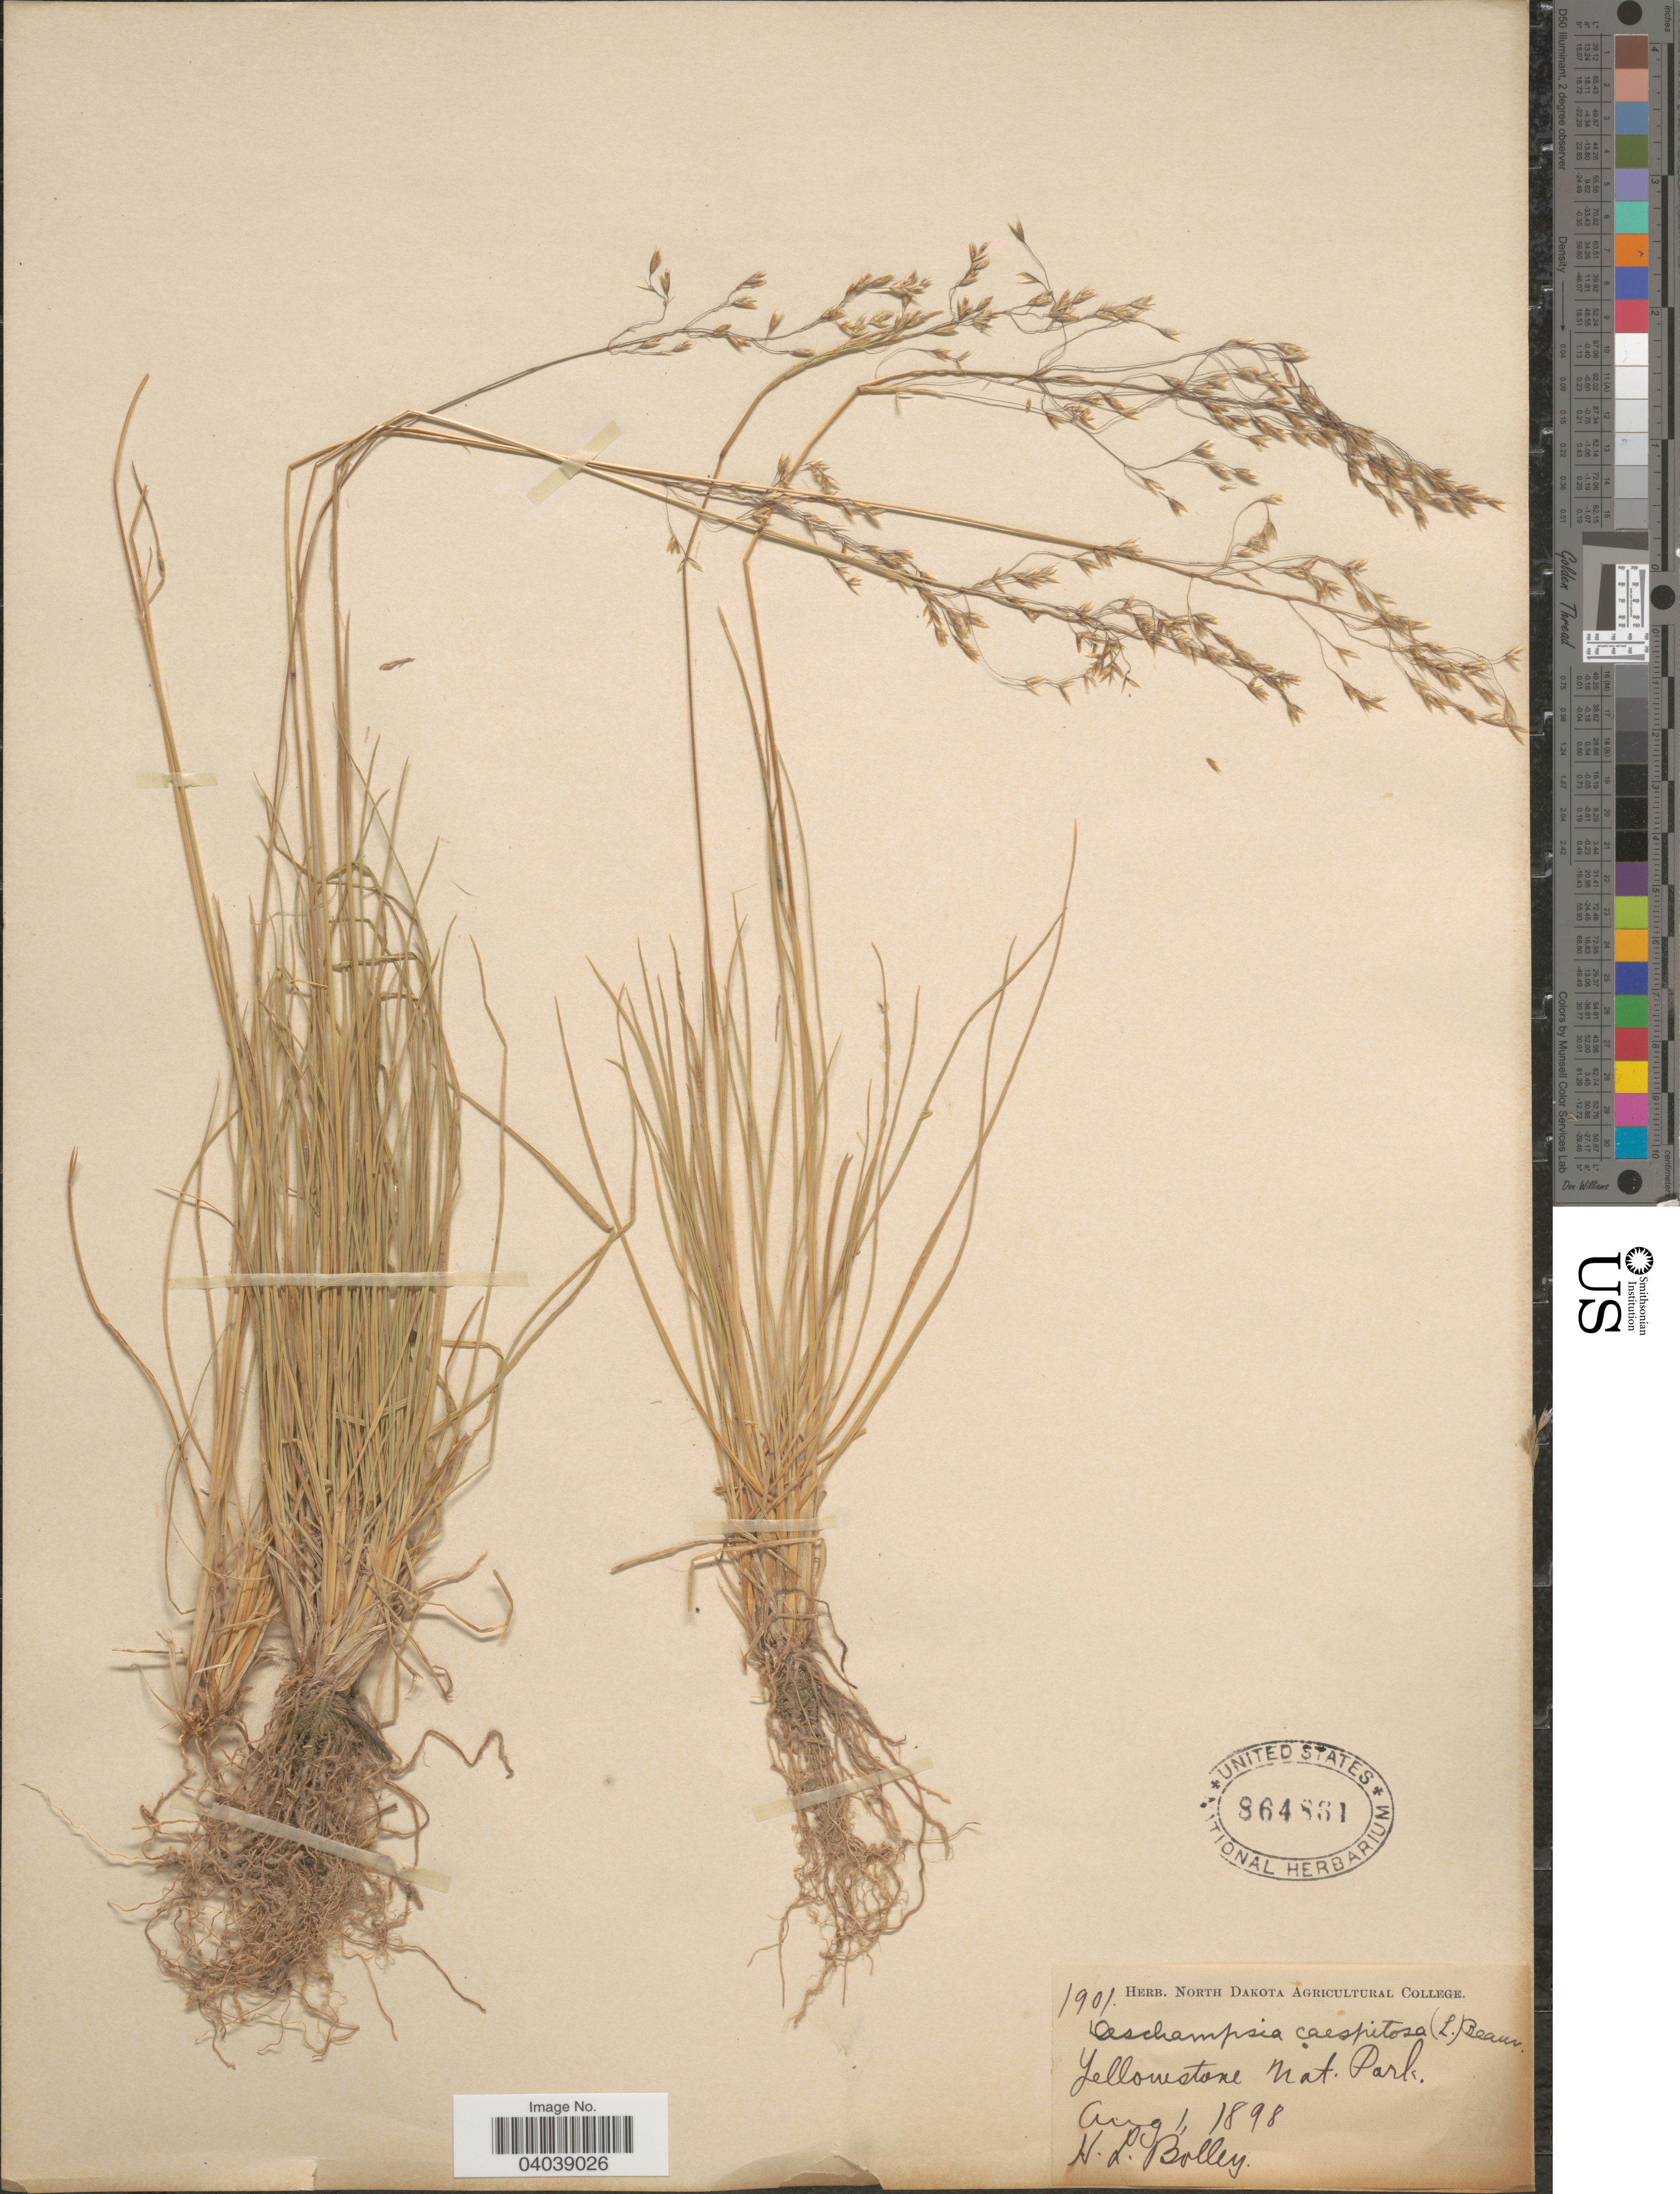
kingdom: Plantae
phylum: Tracheophyta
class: Liliopsida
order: Poales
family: Poaceae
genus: Deschampsia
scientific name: Deschampsia cespitosa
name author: (L.) P. Beauv.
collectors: H. Bolley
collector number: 1901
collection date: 1898-08-01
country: United States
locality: Yellowstone Nat. Park.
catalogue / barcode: US 864861